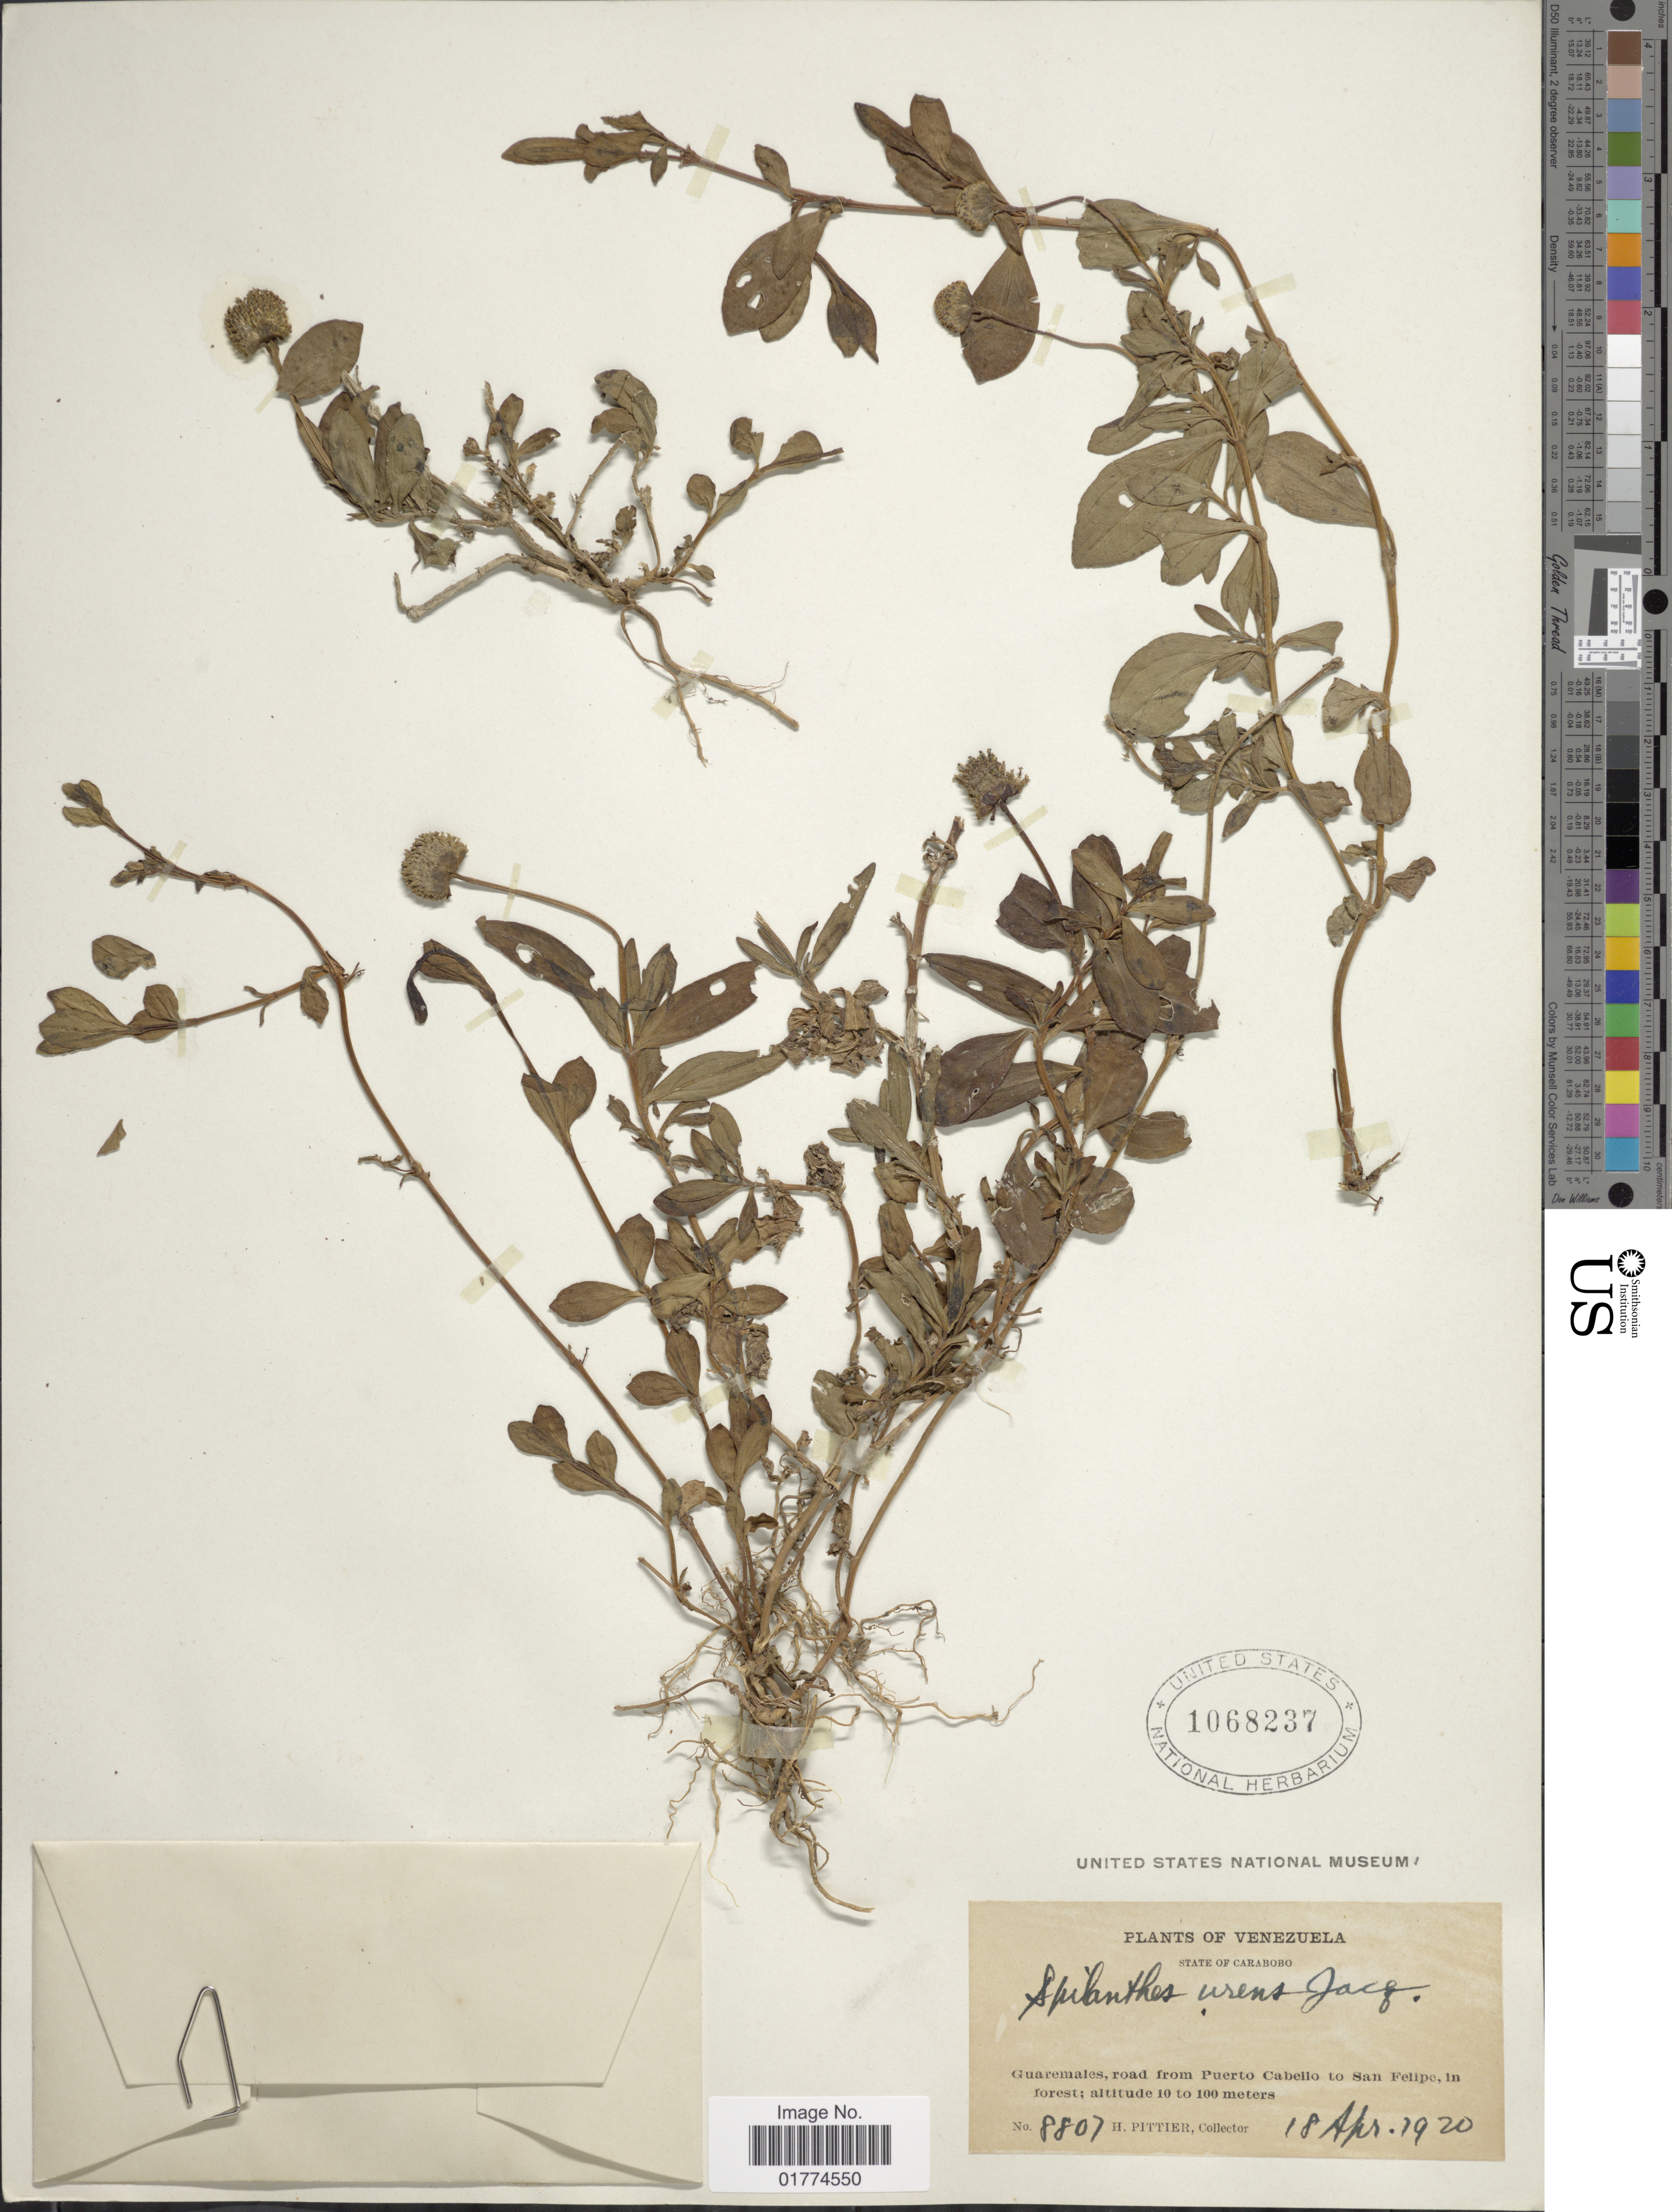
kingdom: Plantae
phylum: Tracheophyta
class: Magnoliopsida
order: Asterales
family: Asteraceae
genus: Spilanthes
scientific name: Spilanthes urens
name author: Jacq.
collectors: H. F. Pittier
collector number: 8807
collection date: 1920-04-18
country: Venezuela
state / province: Carabobo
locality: Guaremales, road from Puerto Cabello to San Felipe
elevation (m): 10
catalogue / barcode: US 1068237